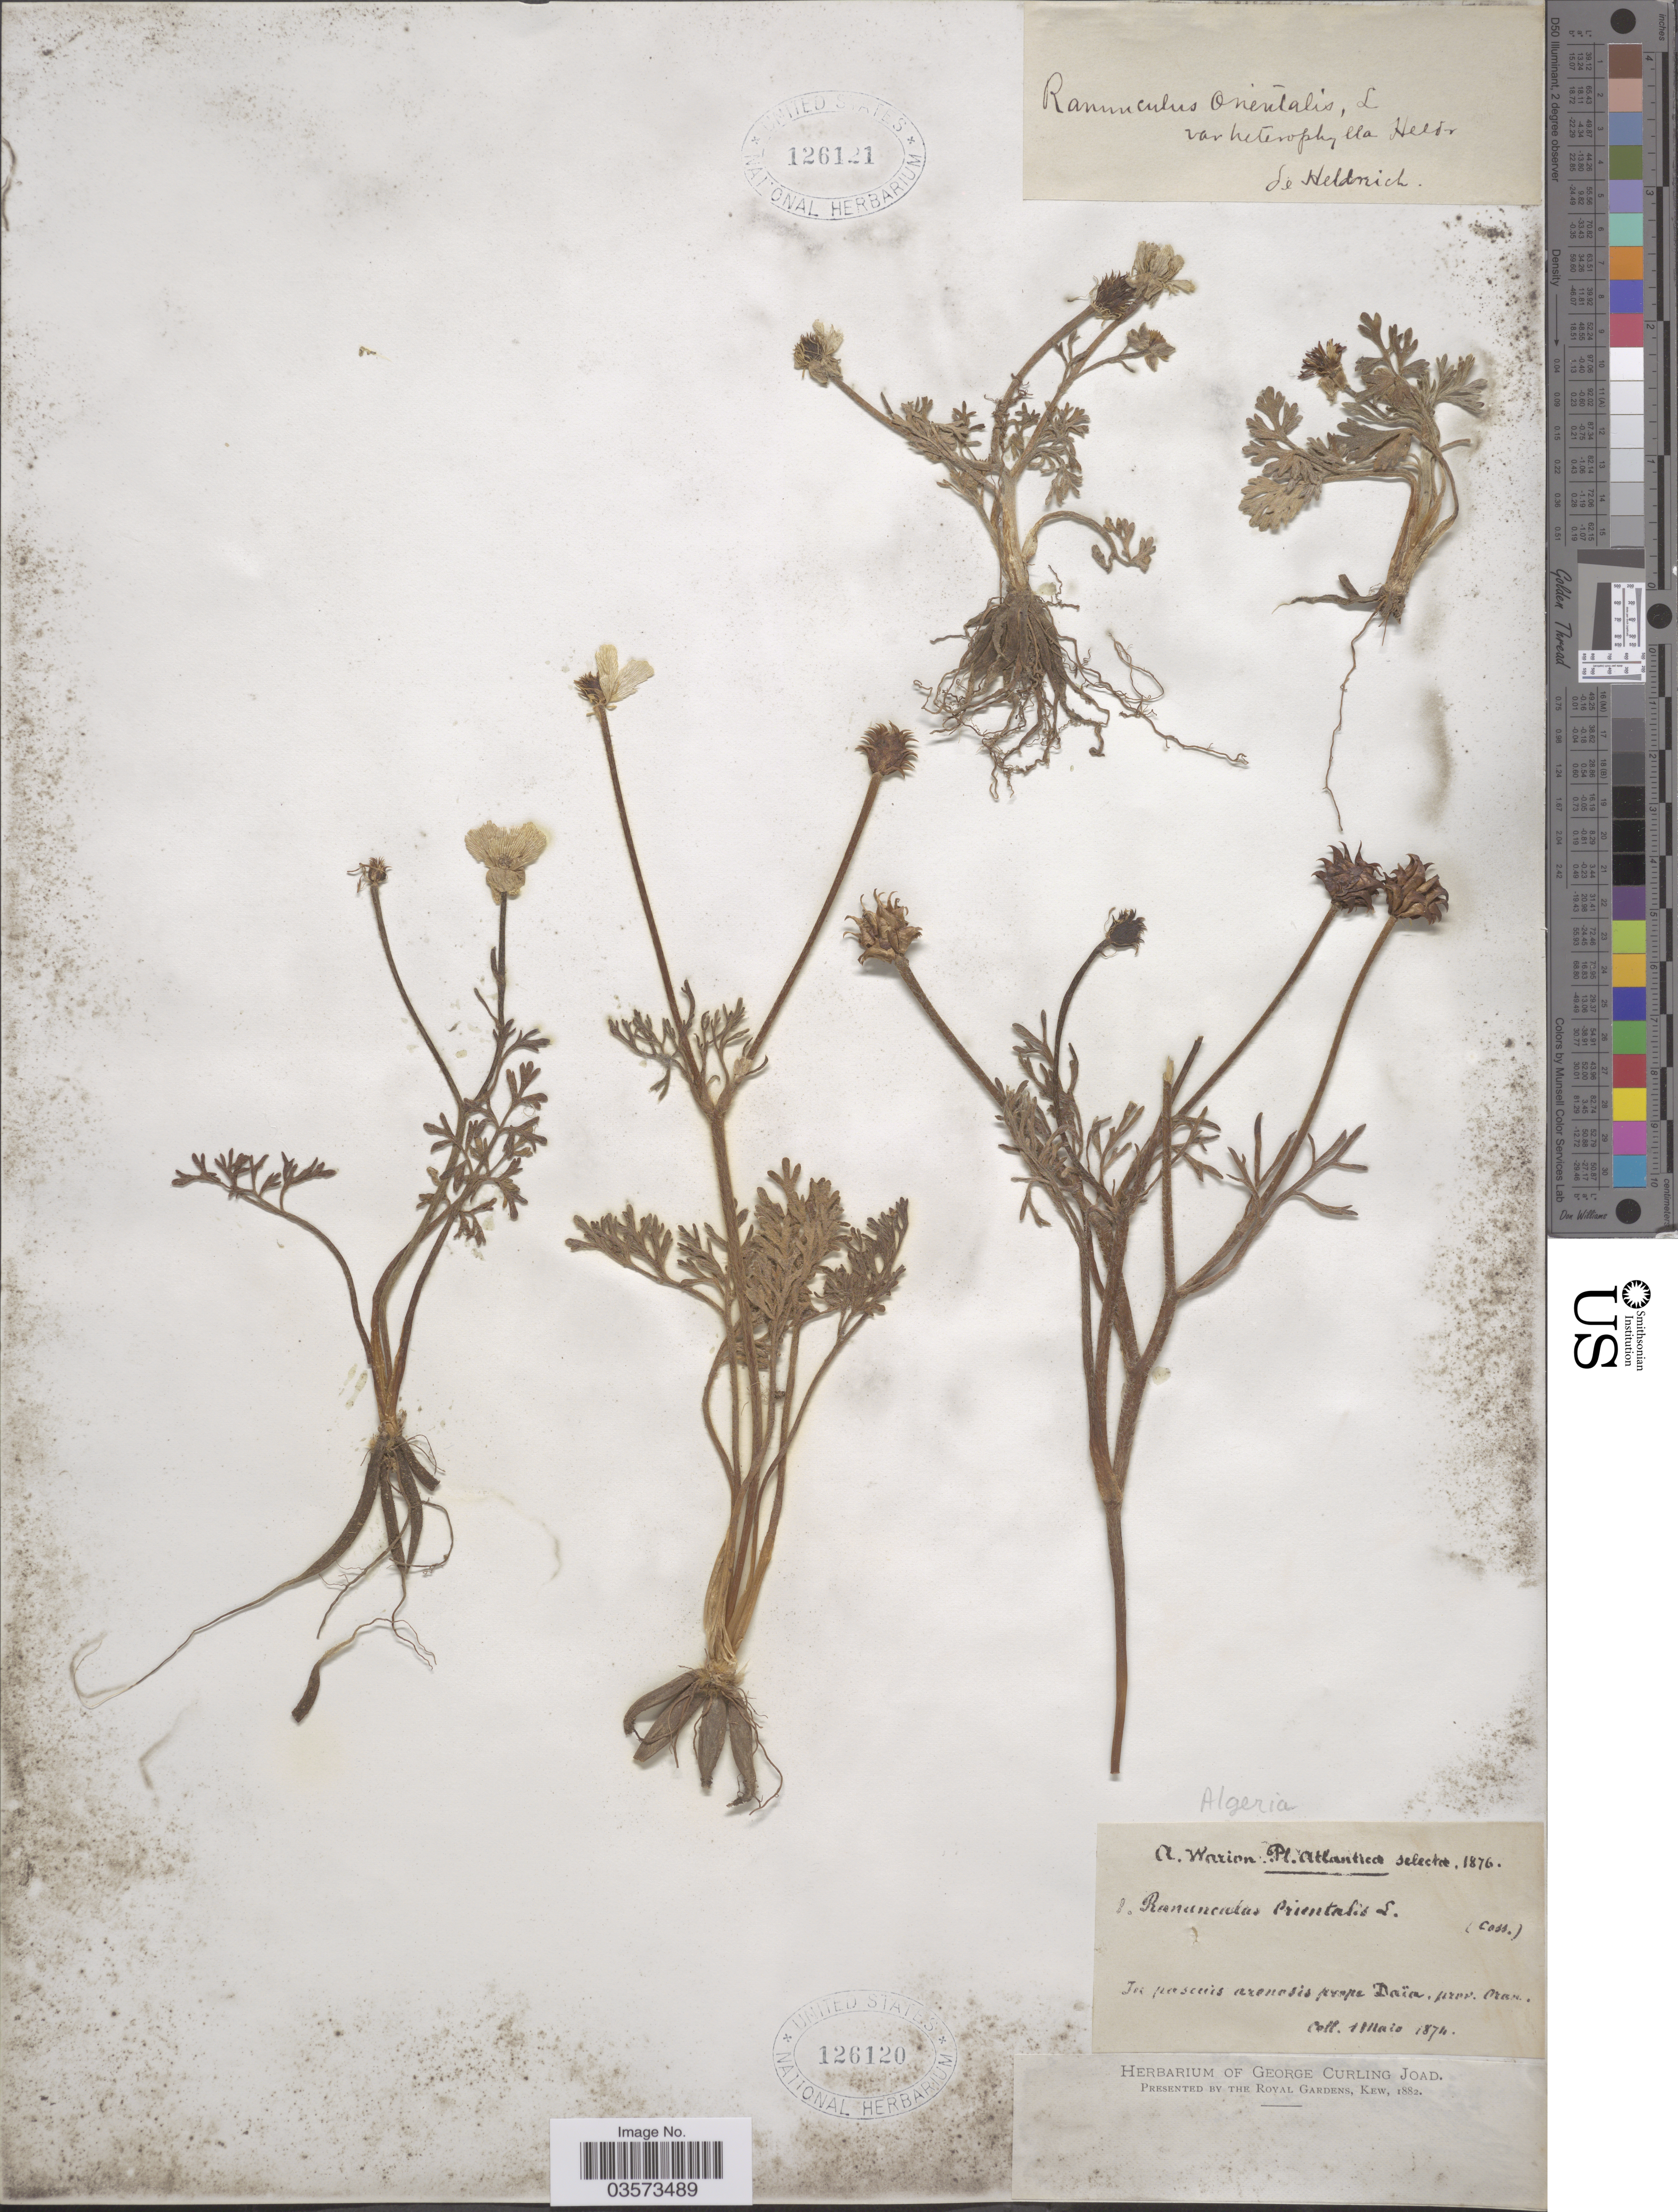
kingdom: Plantae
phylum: Tracheophyta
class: Magnoliopsida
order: Ranunculales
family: Ranunculaceae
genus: Ranunculus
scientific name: Ranunculus orientalis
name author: L.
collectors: -. De Heldreich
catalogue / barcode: US 126121-2